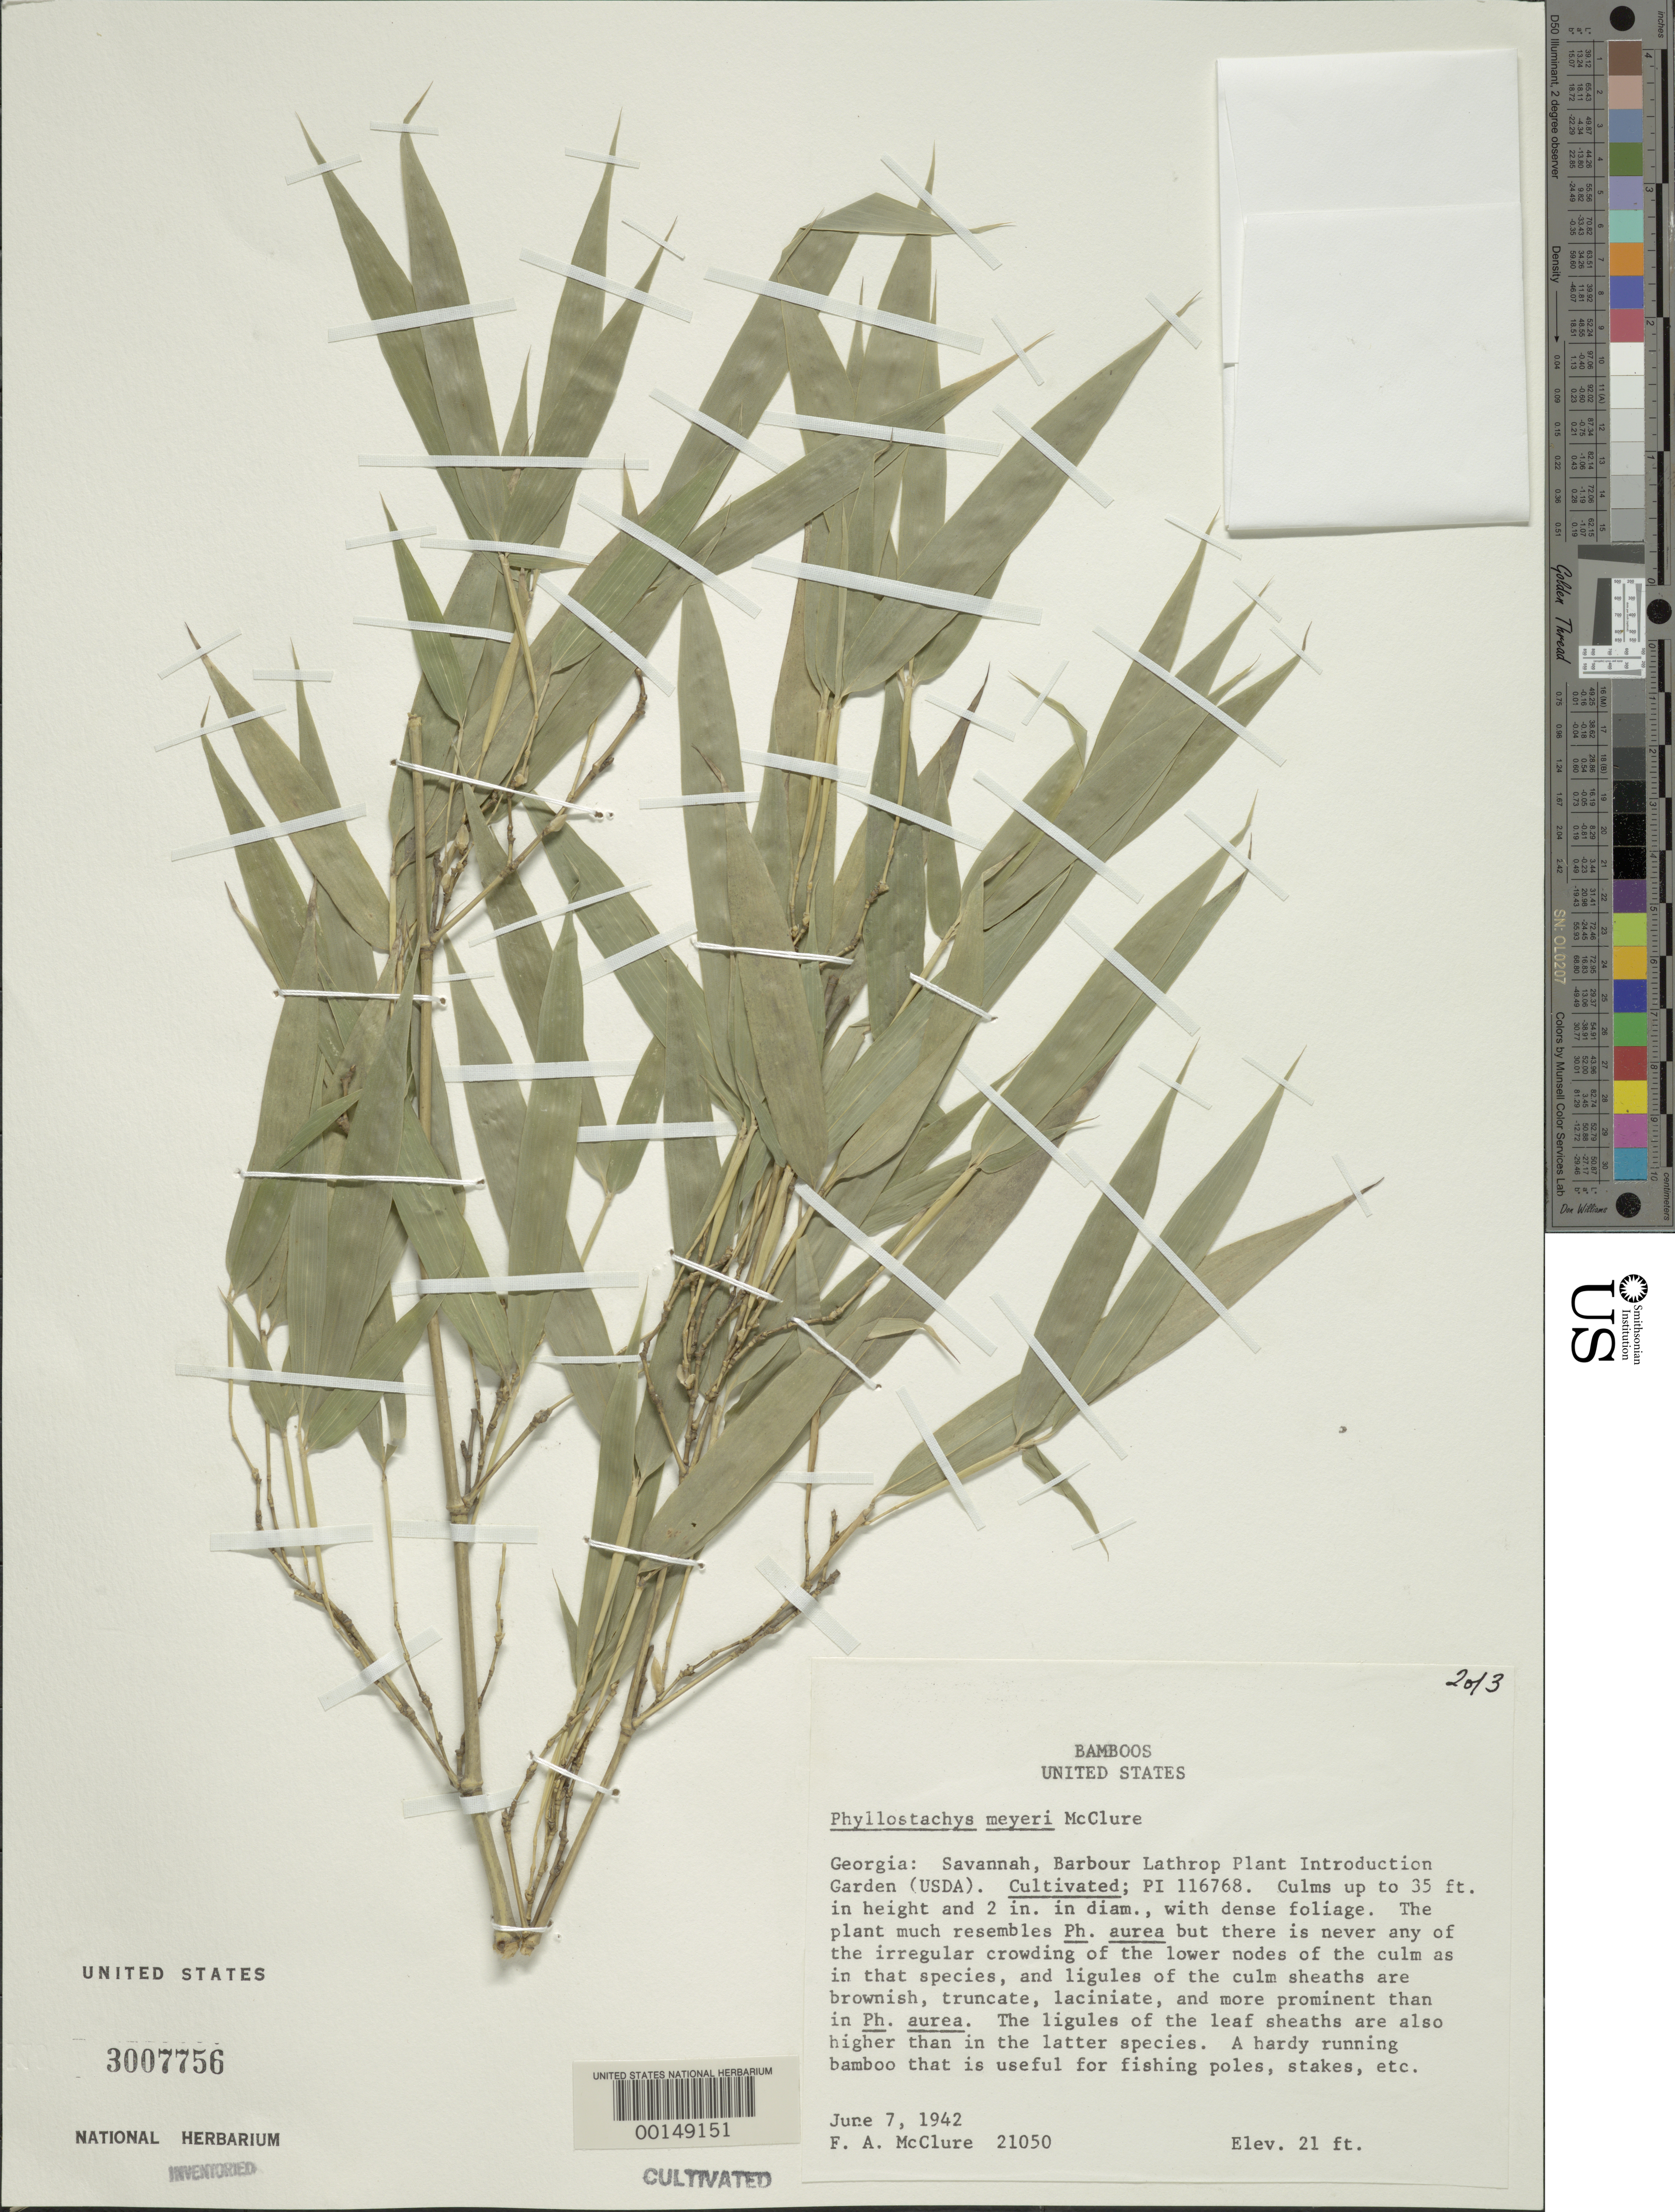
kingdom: Plantae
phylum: Tracheophyta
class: Liliopsida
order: Poales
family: Poaceae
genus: Phyllostachys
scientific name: Phyllostachys meyeri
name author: McClure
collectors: F. A. McClure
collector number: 21050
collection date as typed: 07 Jun 1942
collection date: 1942-06-07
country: United States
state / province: Georgia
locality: Savannah, Barbour Lathrop P.I. Garden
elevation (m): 6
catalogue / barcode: US 3007756